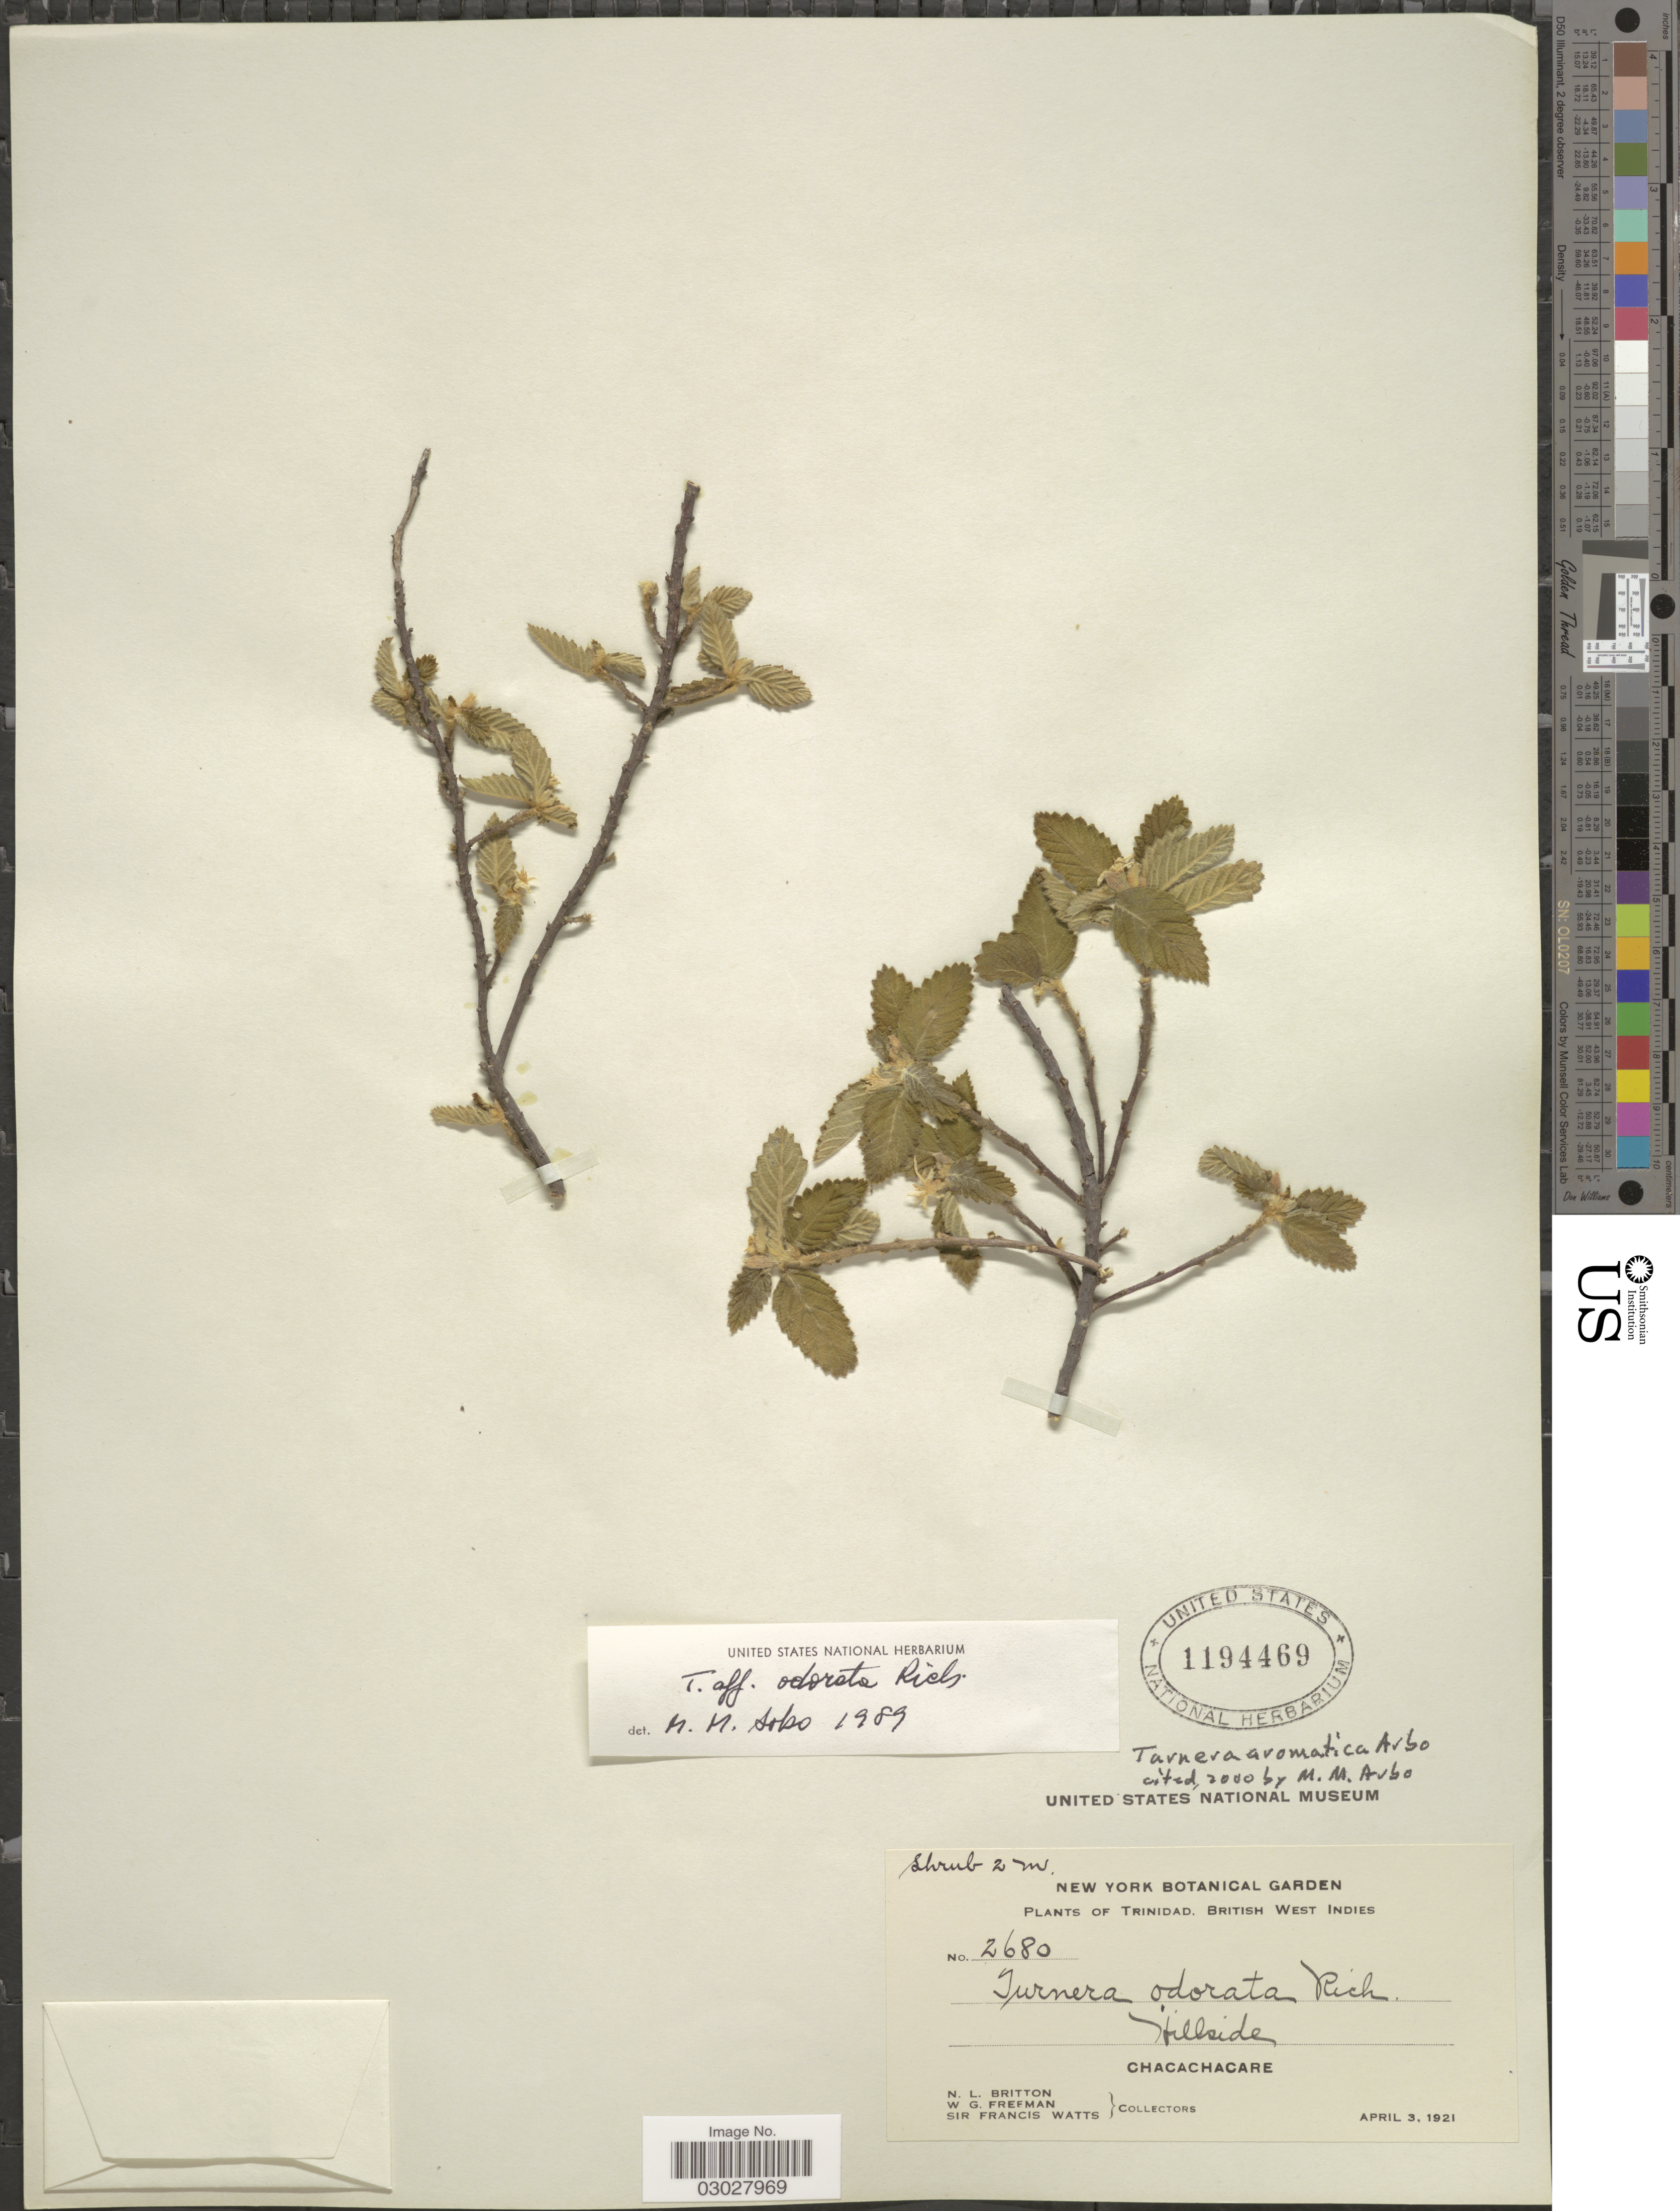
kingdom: Plantae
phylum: Tracheophyta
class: Magnoliopsida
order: Malpighiales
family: Turneraceae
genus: Turnera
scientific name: Turnera aromatica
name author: Arbo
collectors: N. Britton, W. Frefman & F. Watts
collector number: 2680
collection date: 1921-04-03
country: Trinidad and Tobago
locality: Trinidad, British West Indies. Hillside, Chacachacare.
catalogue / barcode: US 1194469